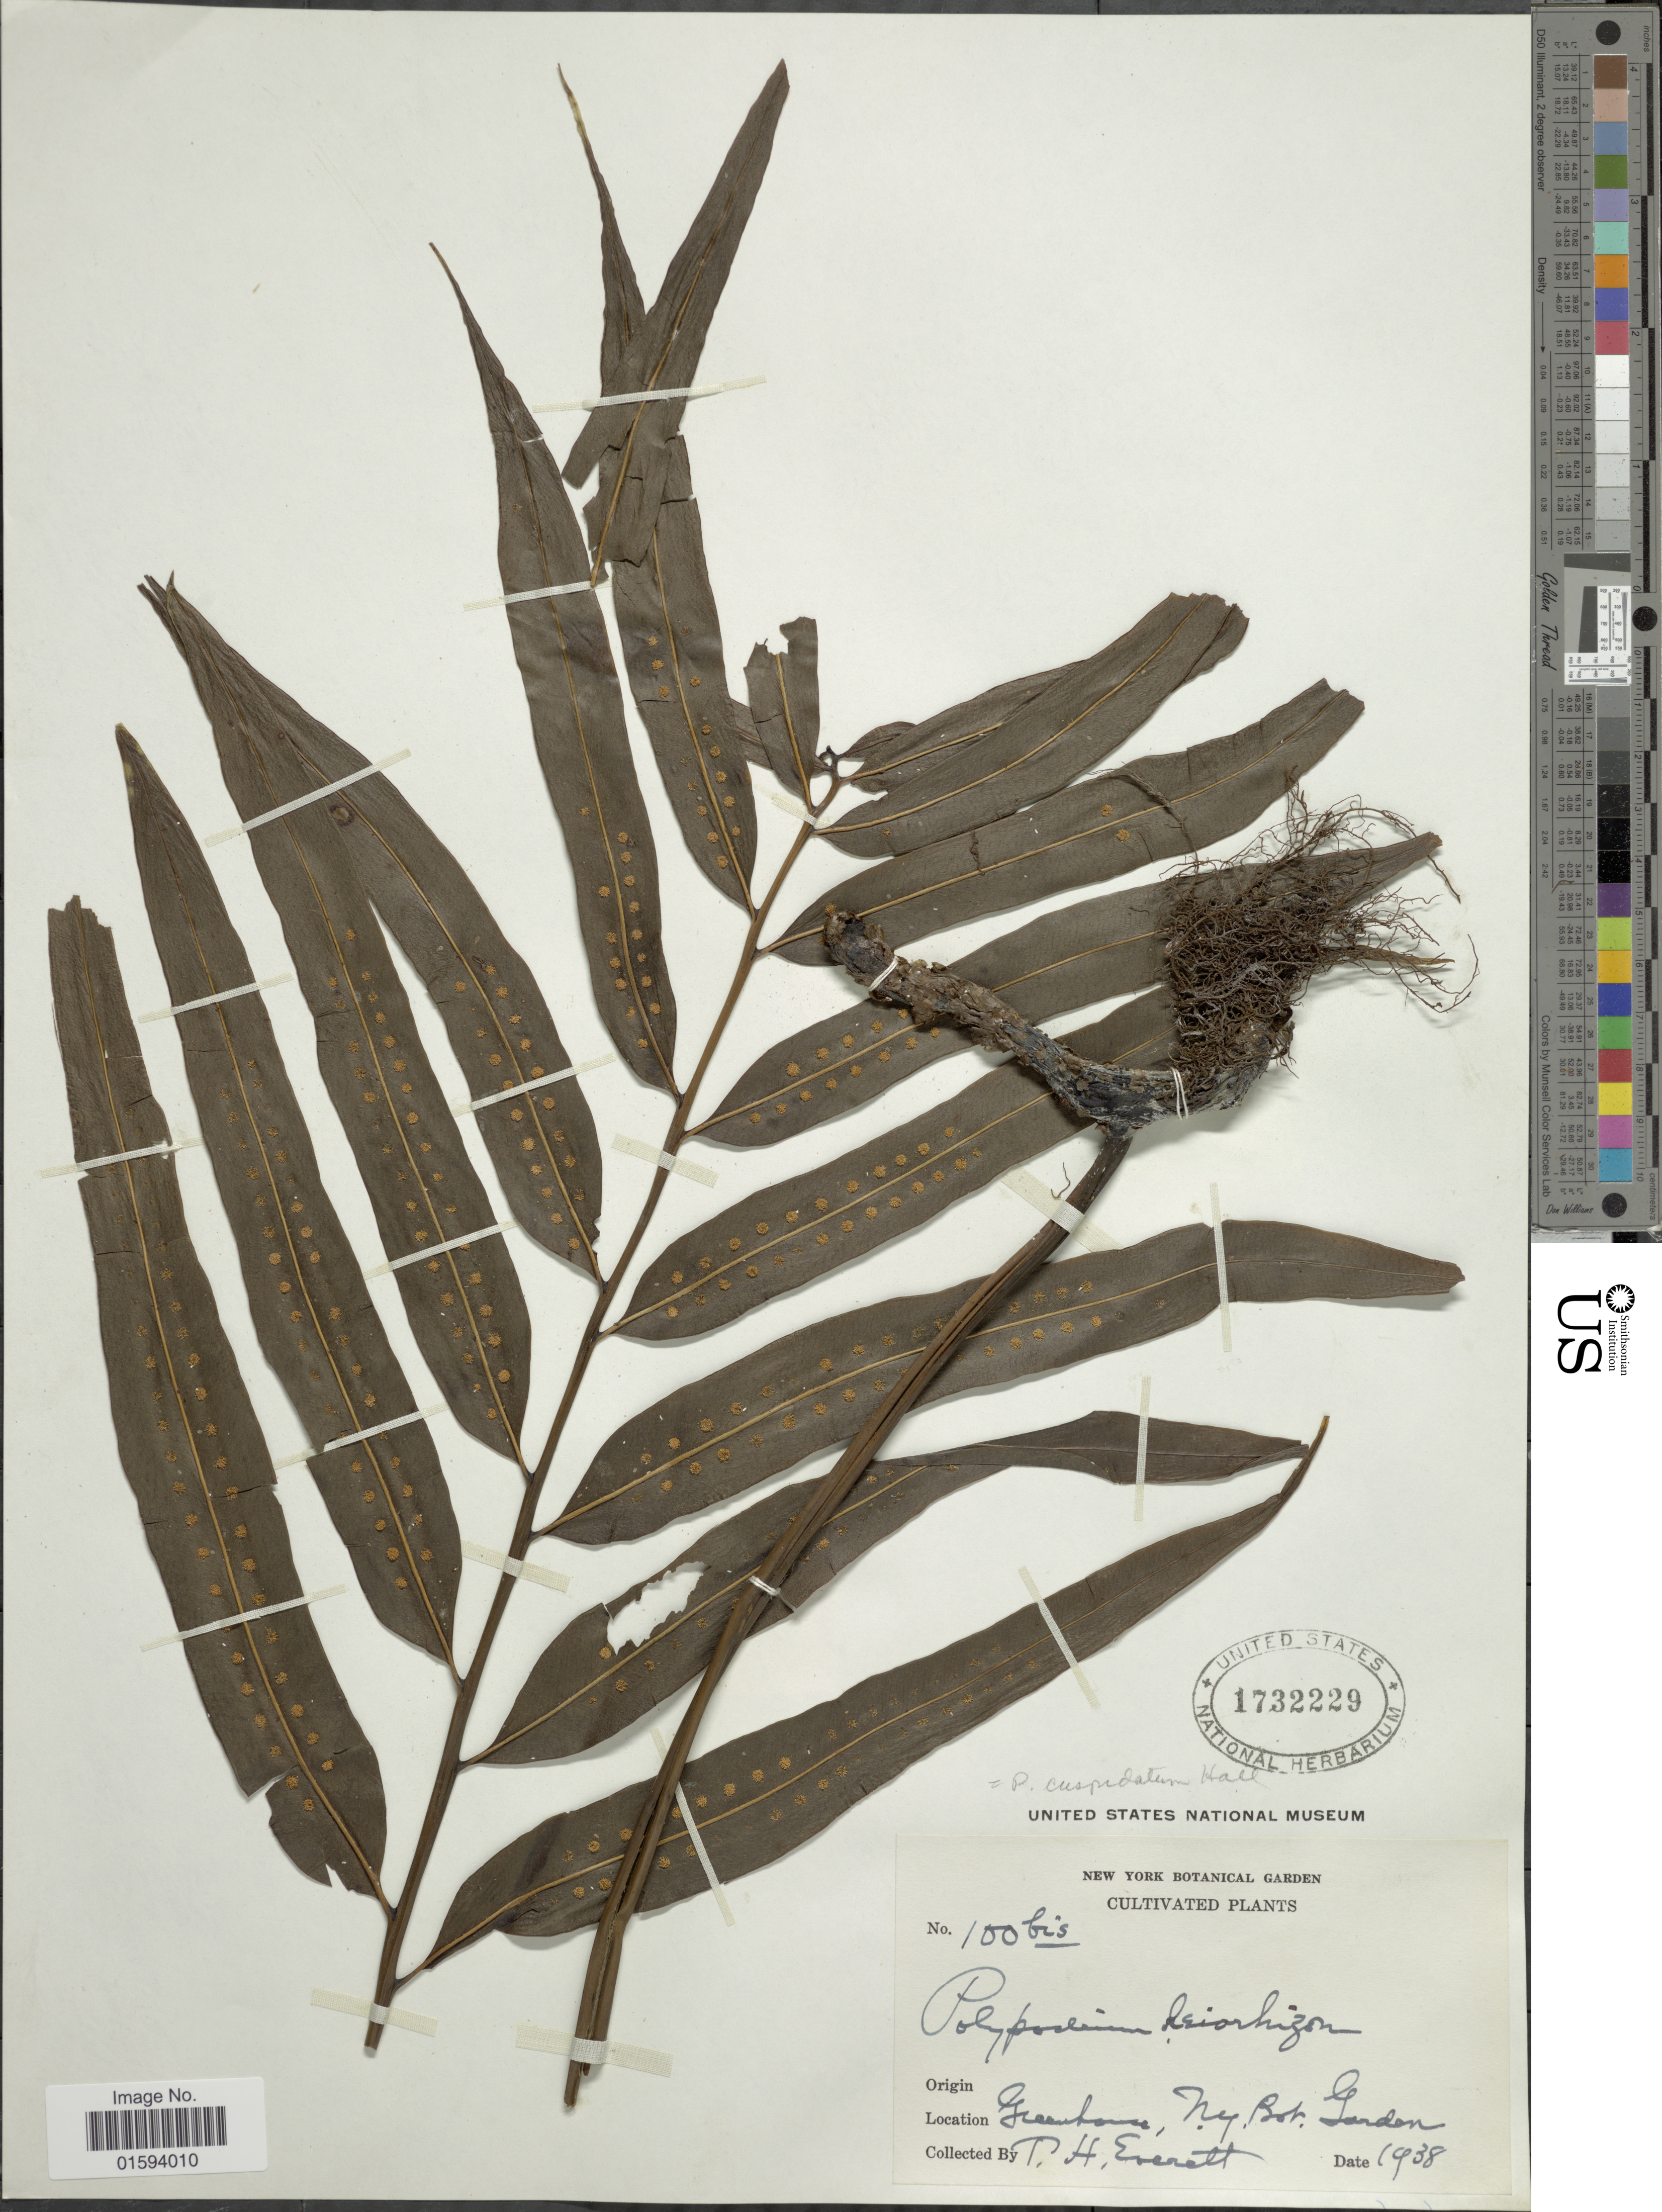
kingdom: Plantae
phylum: Tracheophyta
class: Polypodiopsida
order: Polypodiales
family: Polypodiaceae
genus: Polypodium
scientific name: Polypodium leiorhizum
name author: Wall. ex Mett.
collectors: P. Everett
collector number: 100bis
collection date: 1938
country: United States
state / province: New York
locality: Greenhouse, NY. Bot. Garden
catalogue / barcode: US 1732229